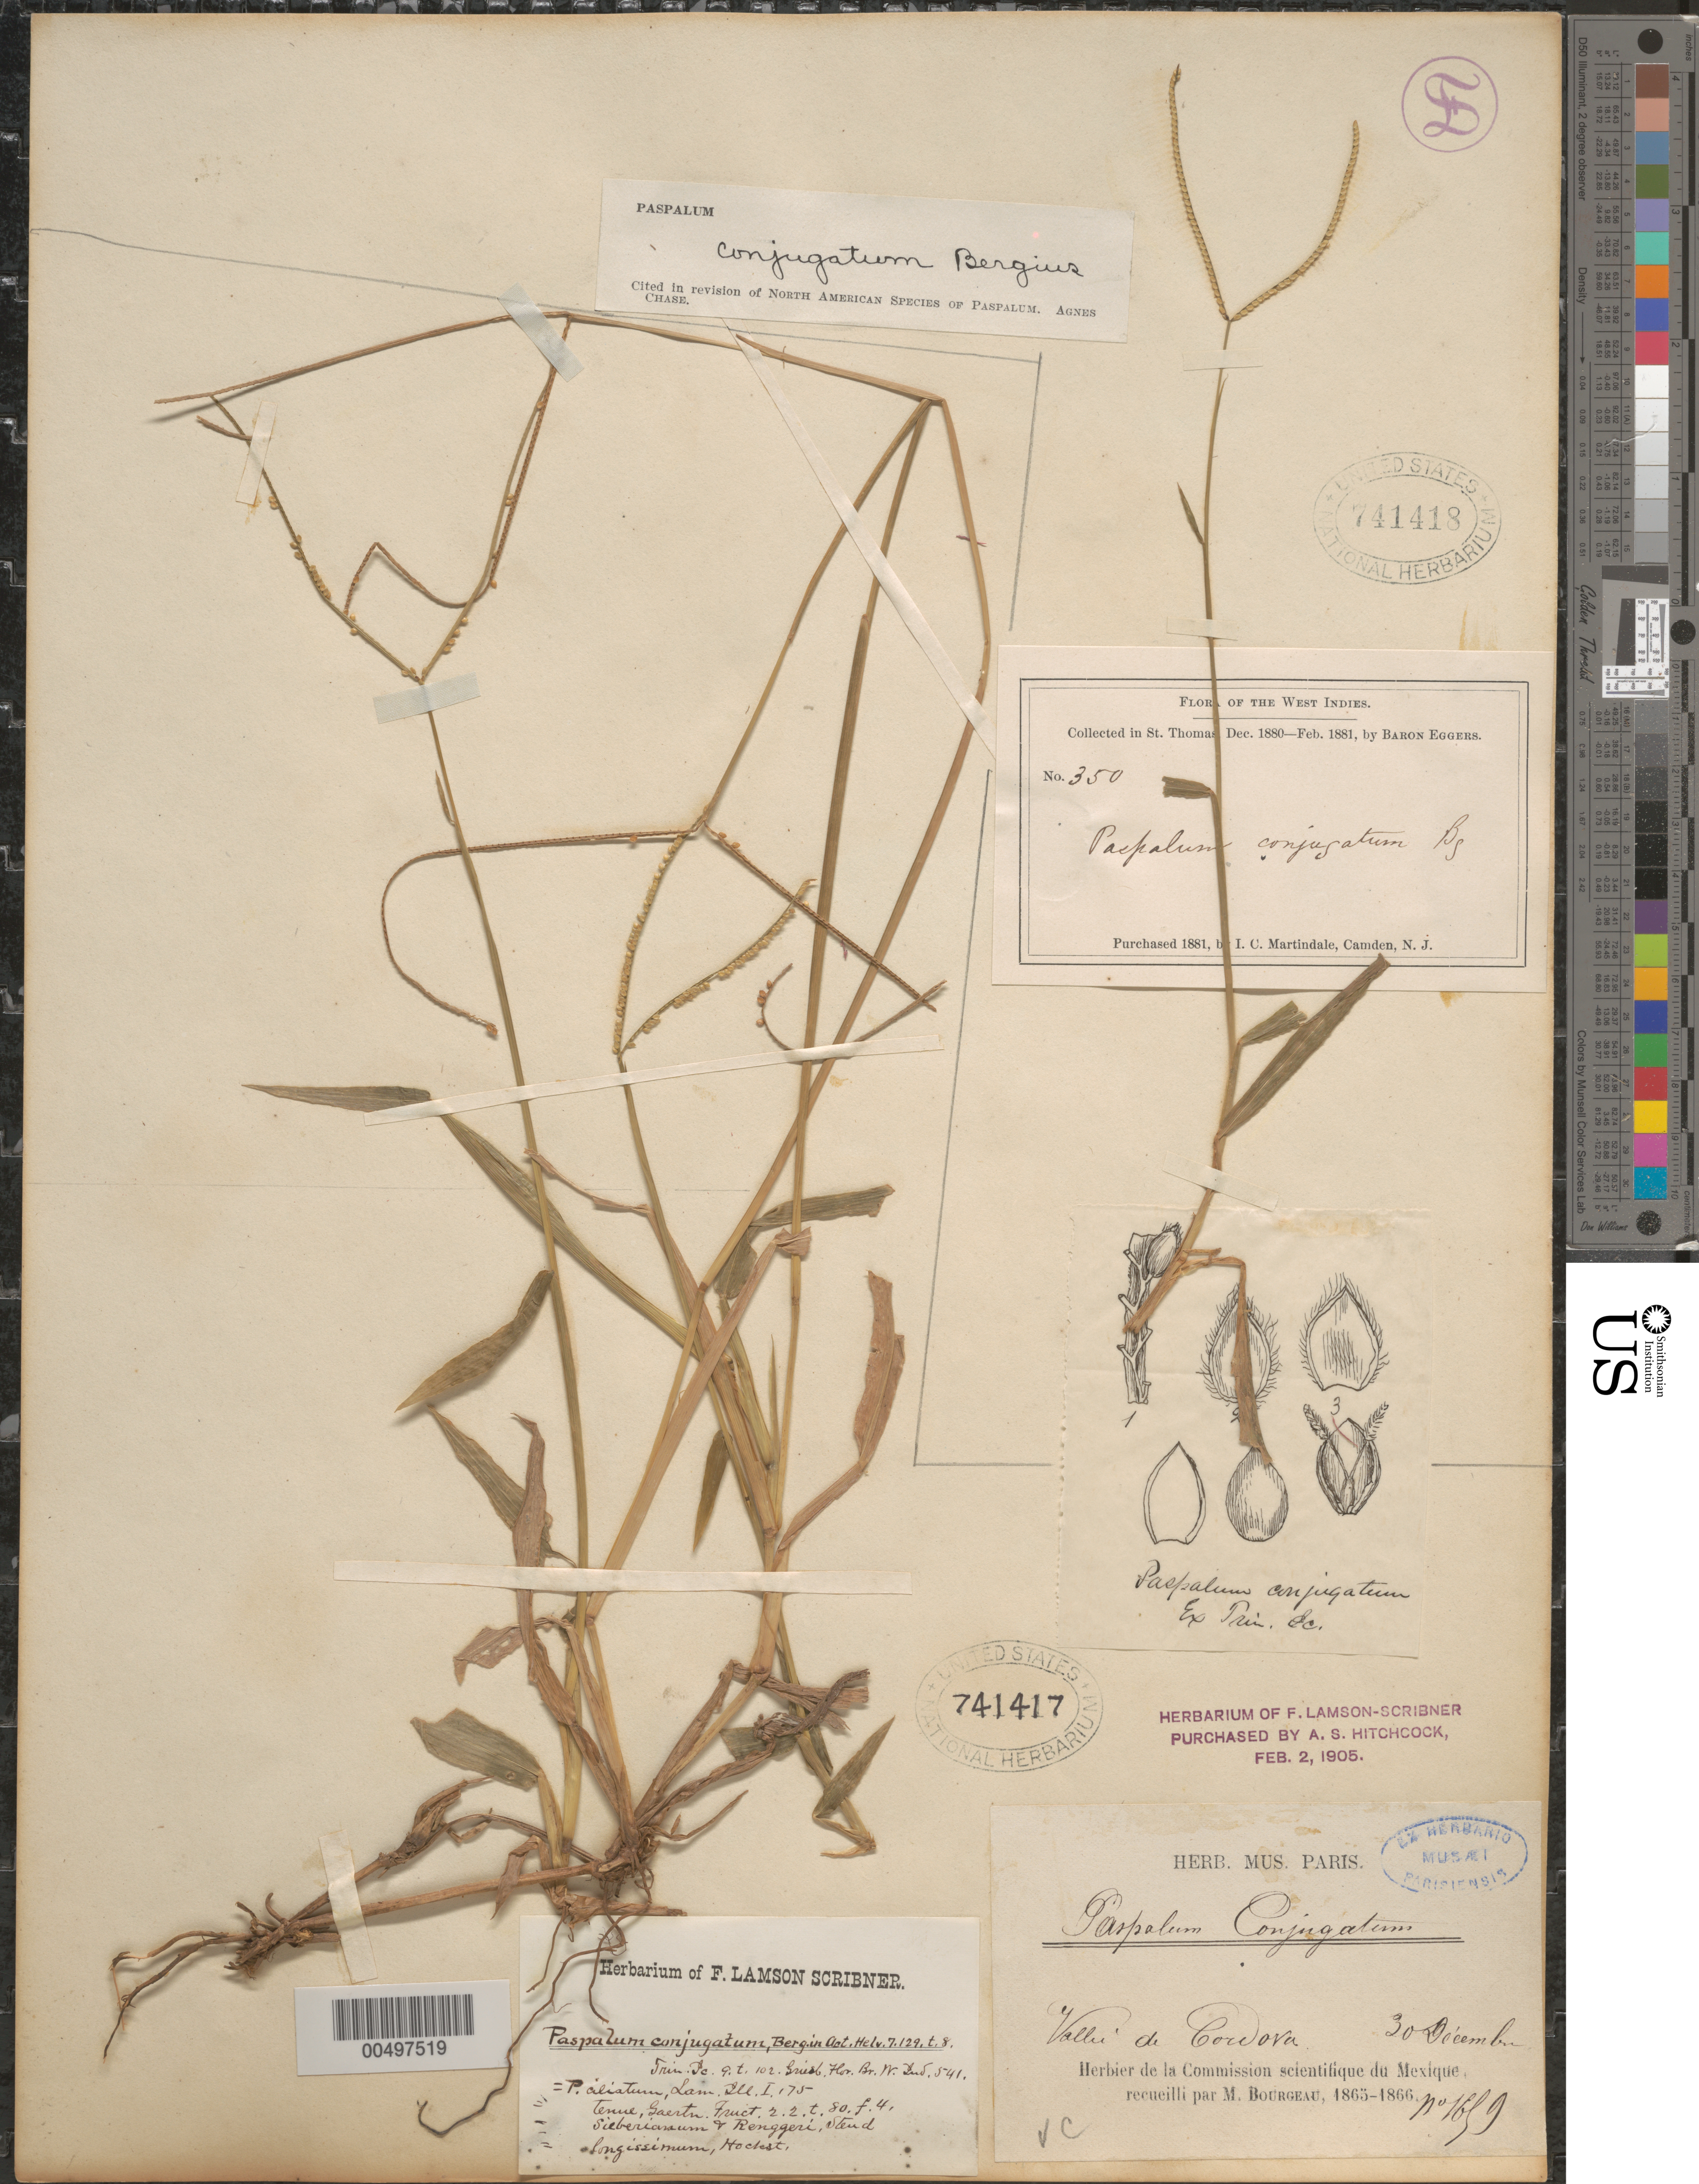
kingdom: Plantae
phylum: Tracheophyta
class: Liliopsida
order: Poales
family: Poaceae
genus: Paspalum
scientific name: Paspalum conjugatum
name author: P.J. Bergius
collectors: E. Bourgeau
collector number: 1659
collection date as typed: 30 Dec 1865 or 30 Dec 1866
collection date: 1865-12-30 or 1866-12-30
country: Mexico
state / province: Veracruz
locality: ValleŠ de Cordova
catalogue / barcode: US 741417